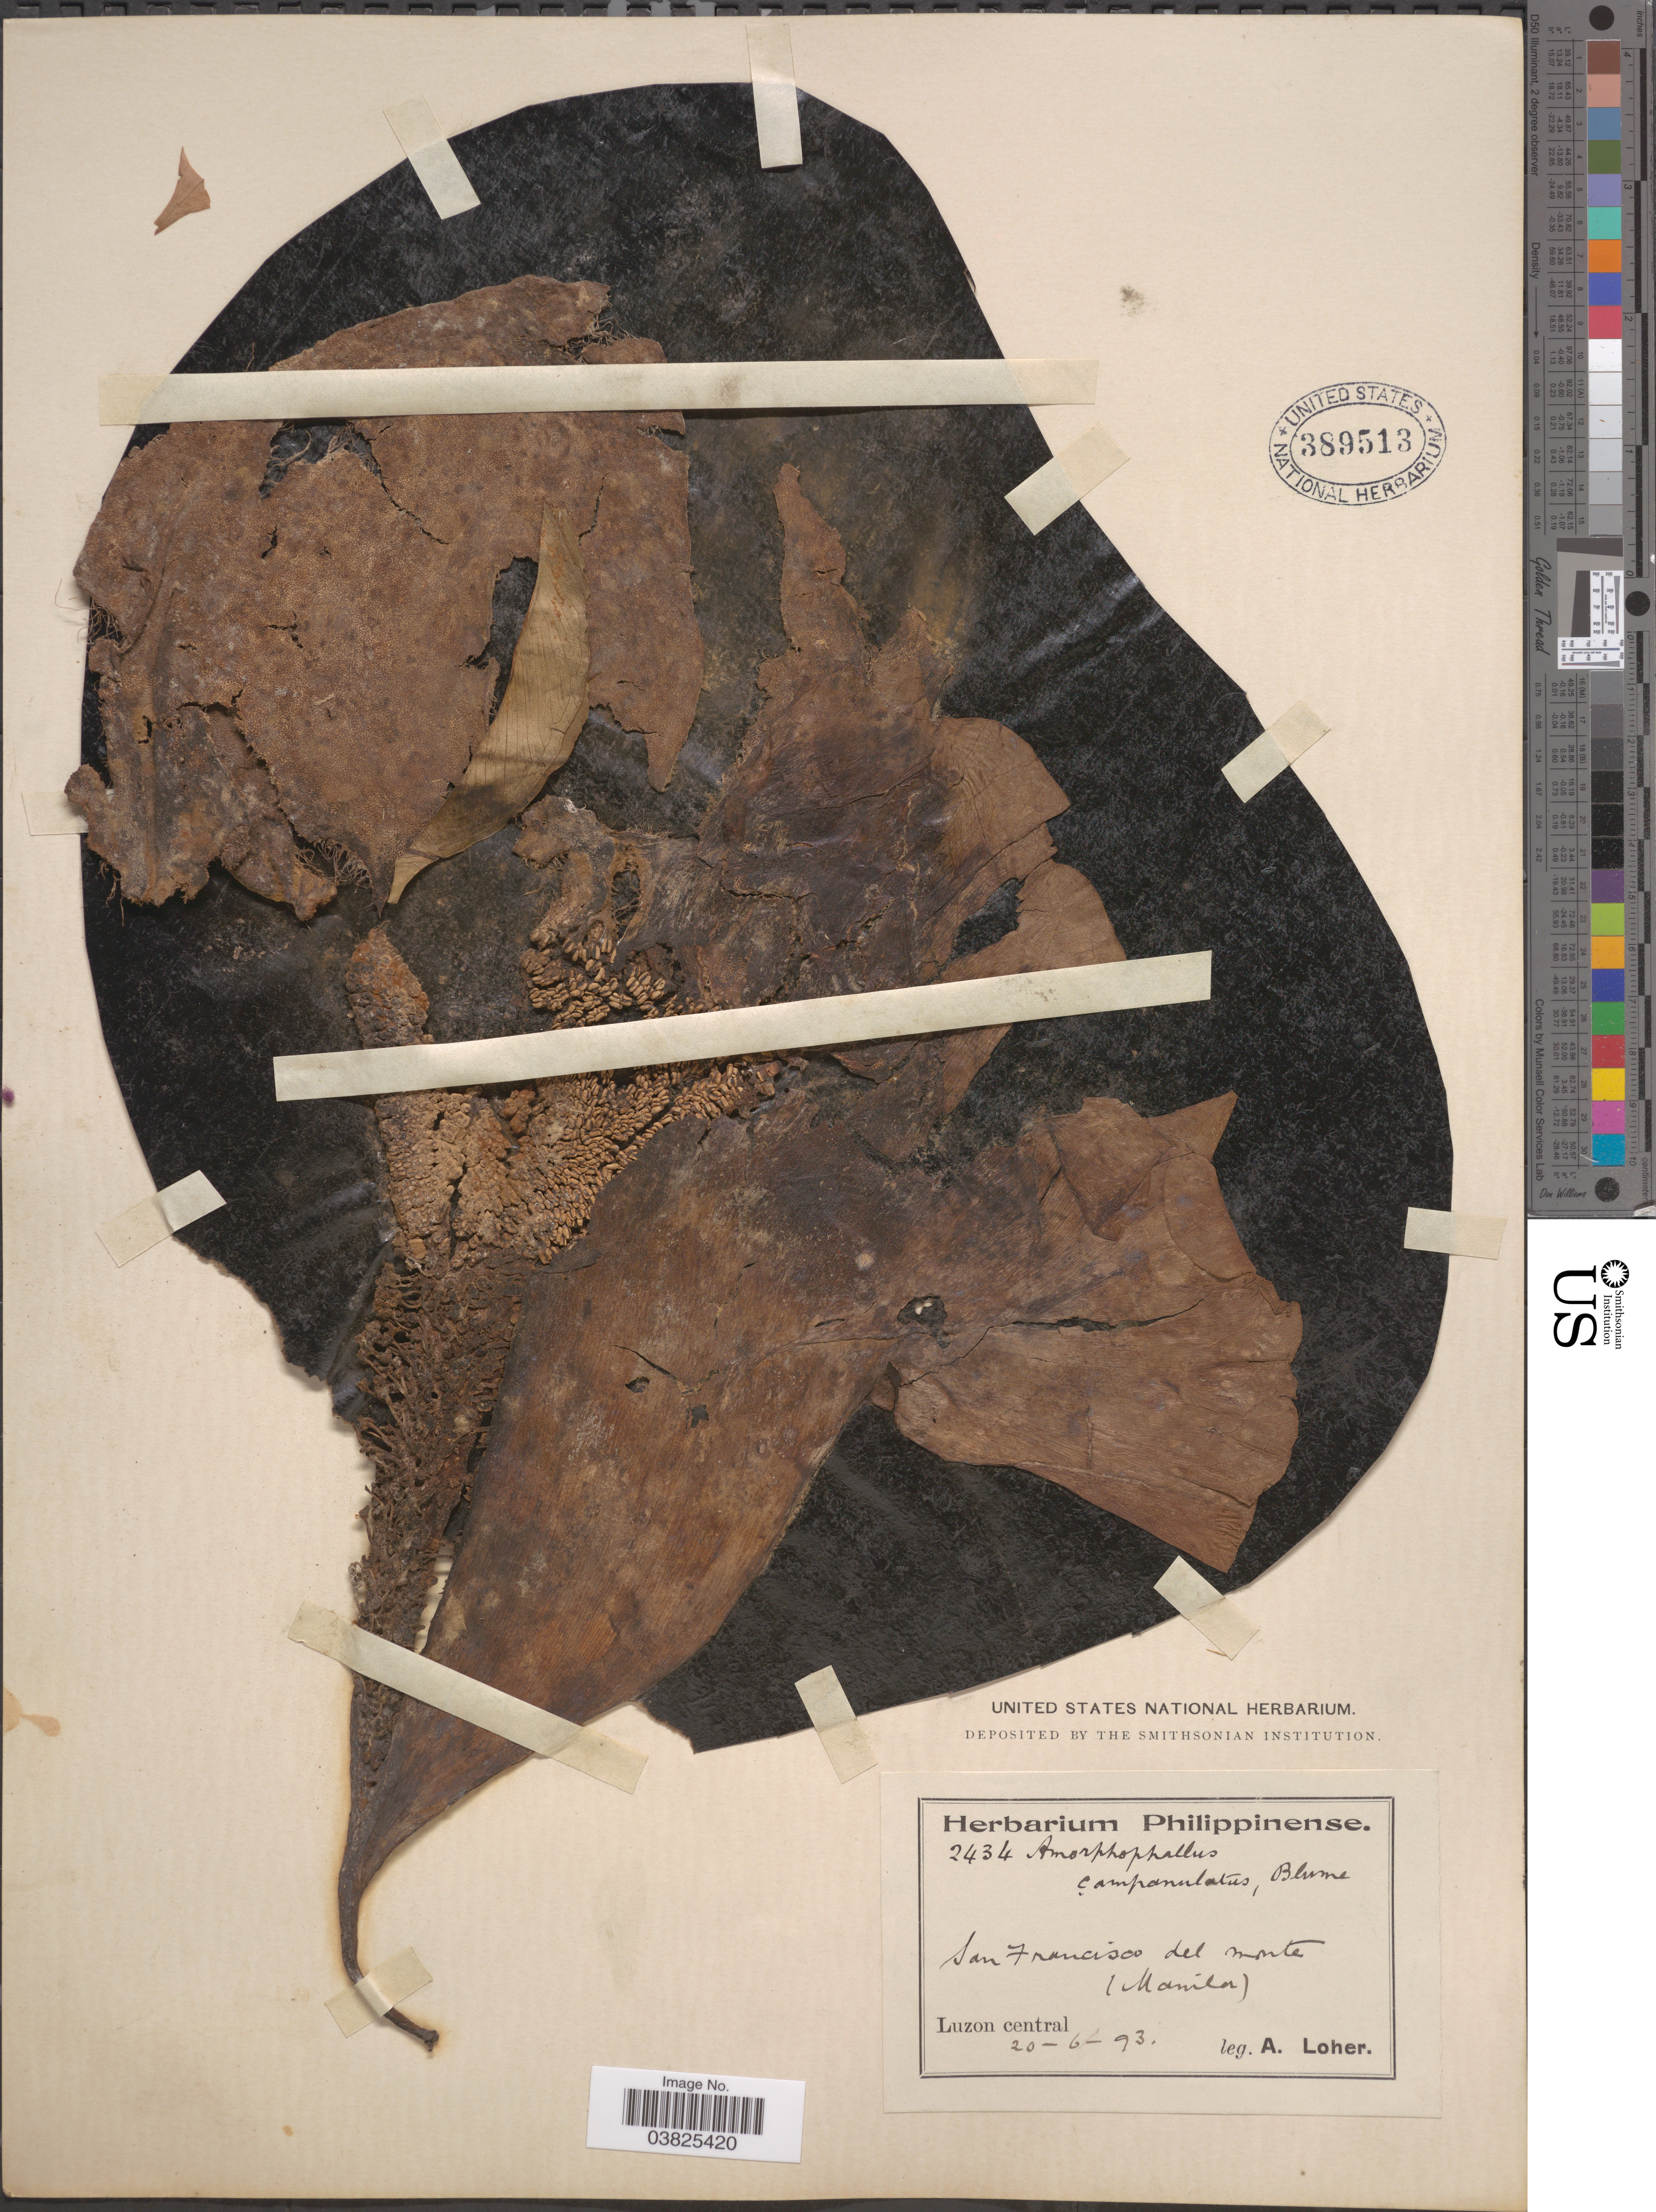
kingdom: Plantae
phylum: Tracheophyta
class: Liliopsida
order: Alismatales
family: Araceae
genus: Amorphophallus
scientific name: Amorphophallus paeoniifolius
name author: (Dennst.) Nicolson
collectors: A. Loher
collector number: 2434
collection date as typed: Transcribed d/m/y: 20/6/93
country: Philippines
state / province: Central Luzon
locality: San Francisco del Monte (Manila). Luzon central.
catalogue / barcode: US 389513